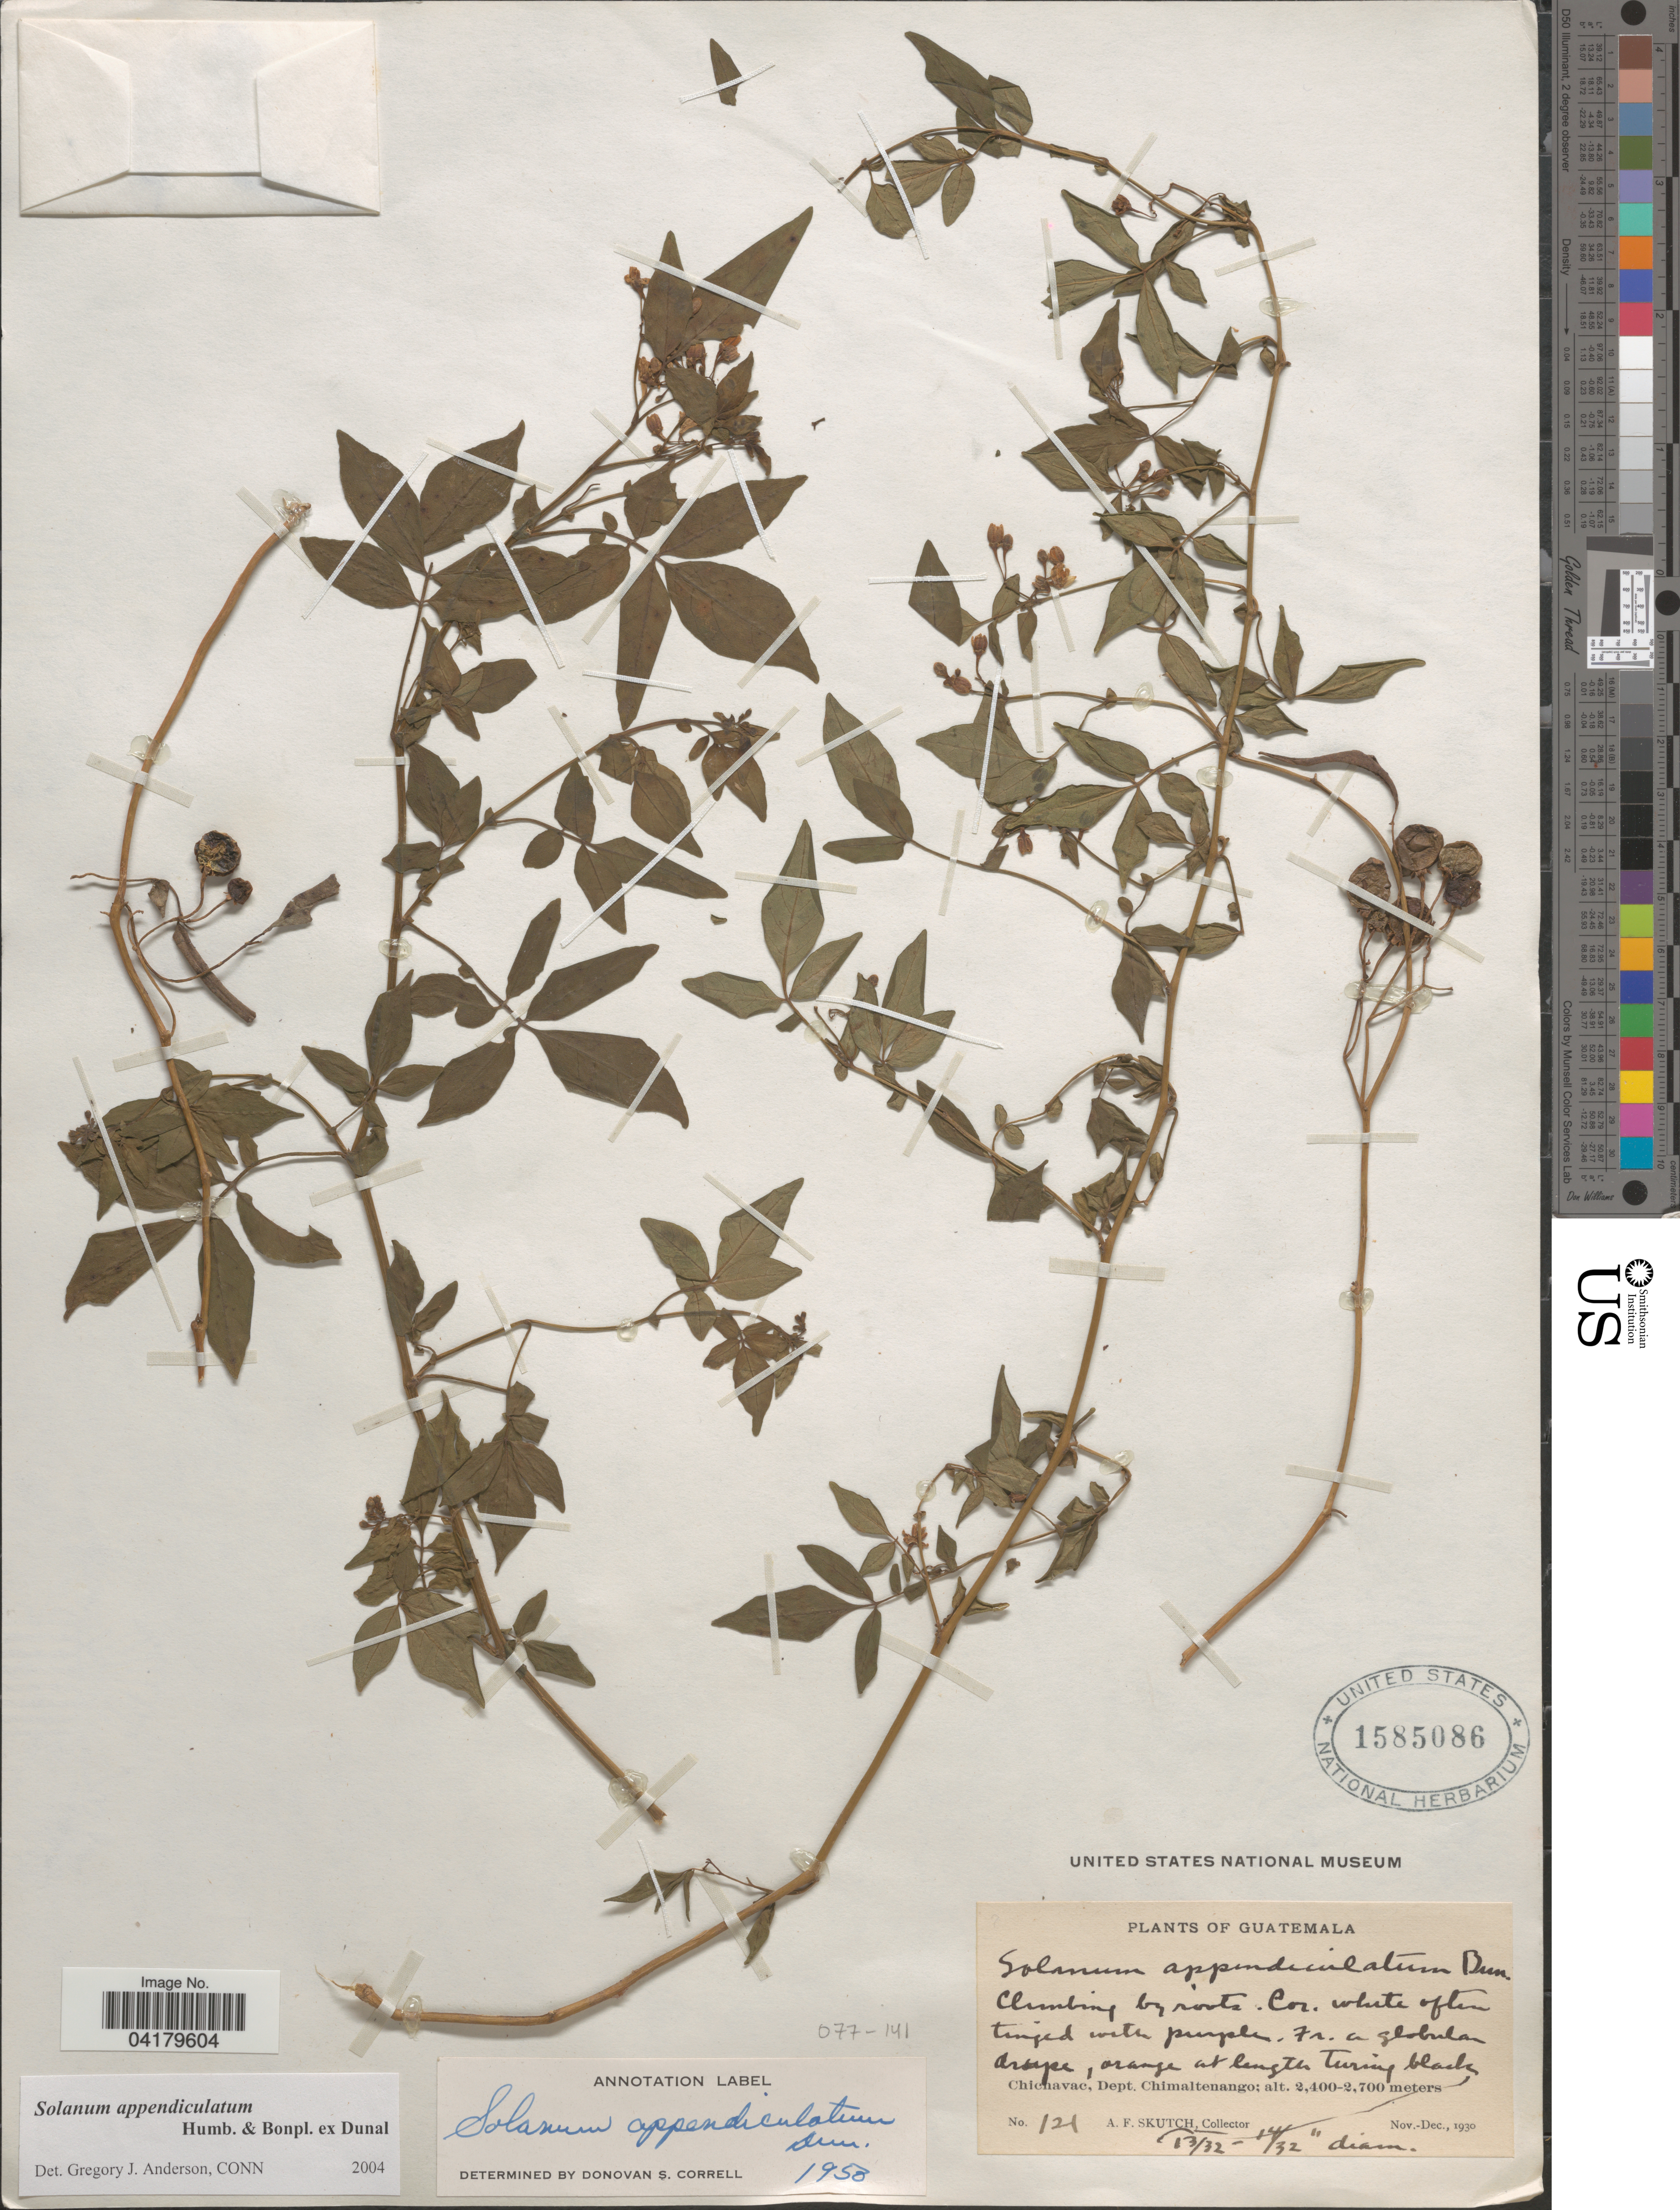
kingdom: Plantae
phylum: Tracheophyta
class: Magnoliopsida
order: Solanales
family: Solanaceae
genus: Solanum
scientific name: Solanum appendiculatum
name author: Humb. & Bonpl. ex Dunal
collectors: A. F. Skutch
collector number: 121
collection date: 1930-11/1930-12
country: Guatemala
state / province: Chimaltenango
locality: Chichavac, Dept. Chimaltenango.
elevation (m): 2400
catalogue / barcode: US 1585086